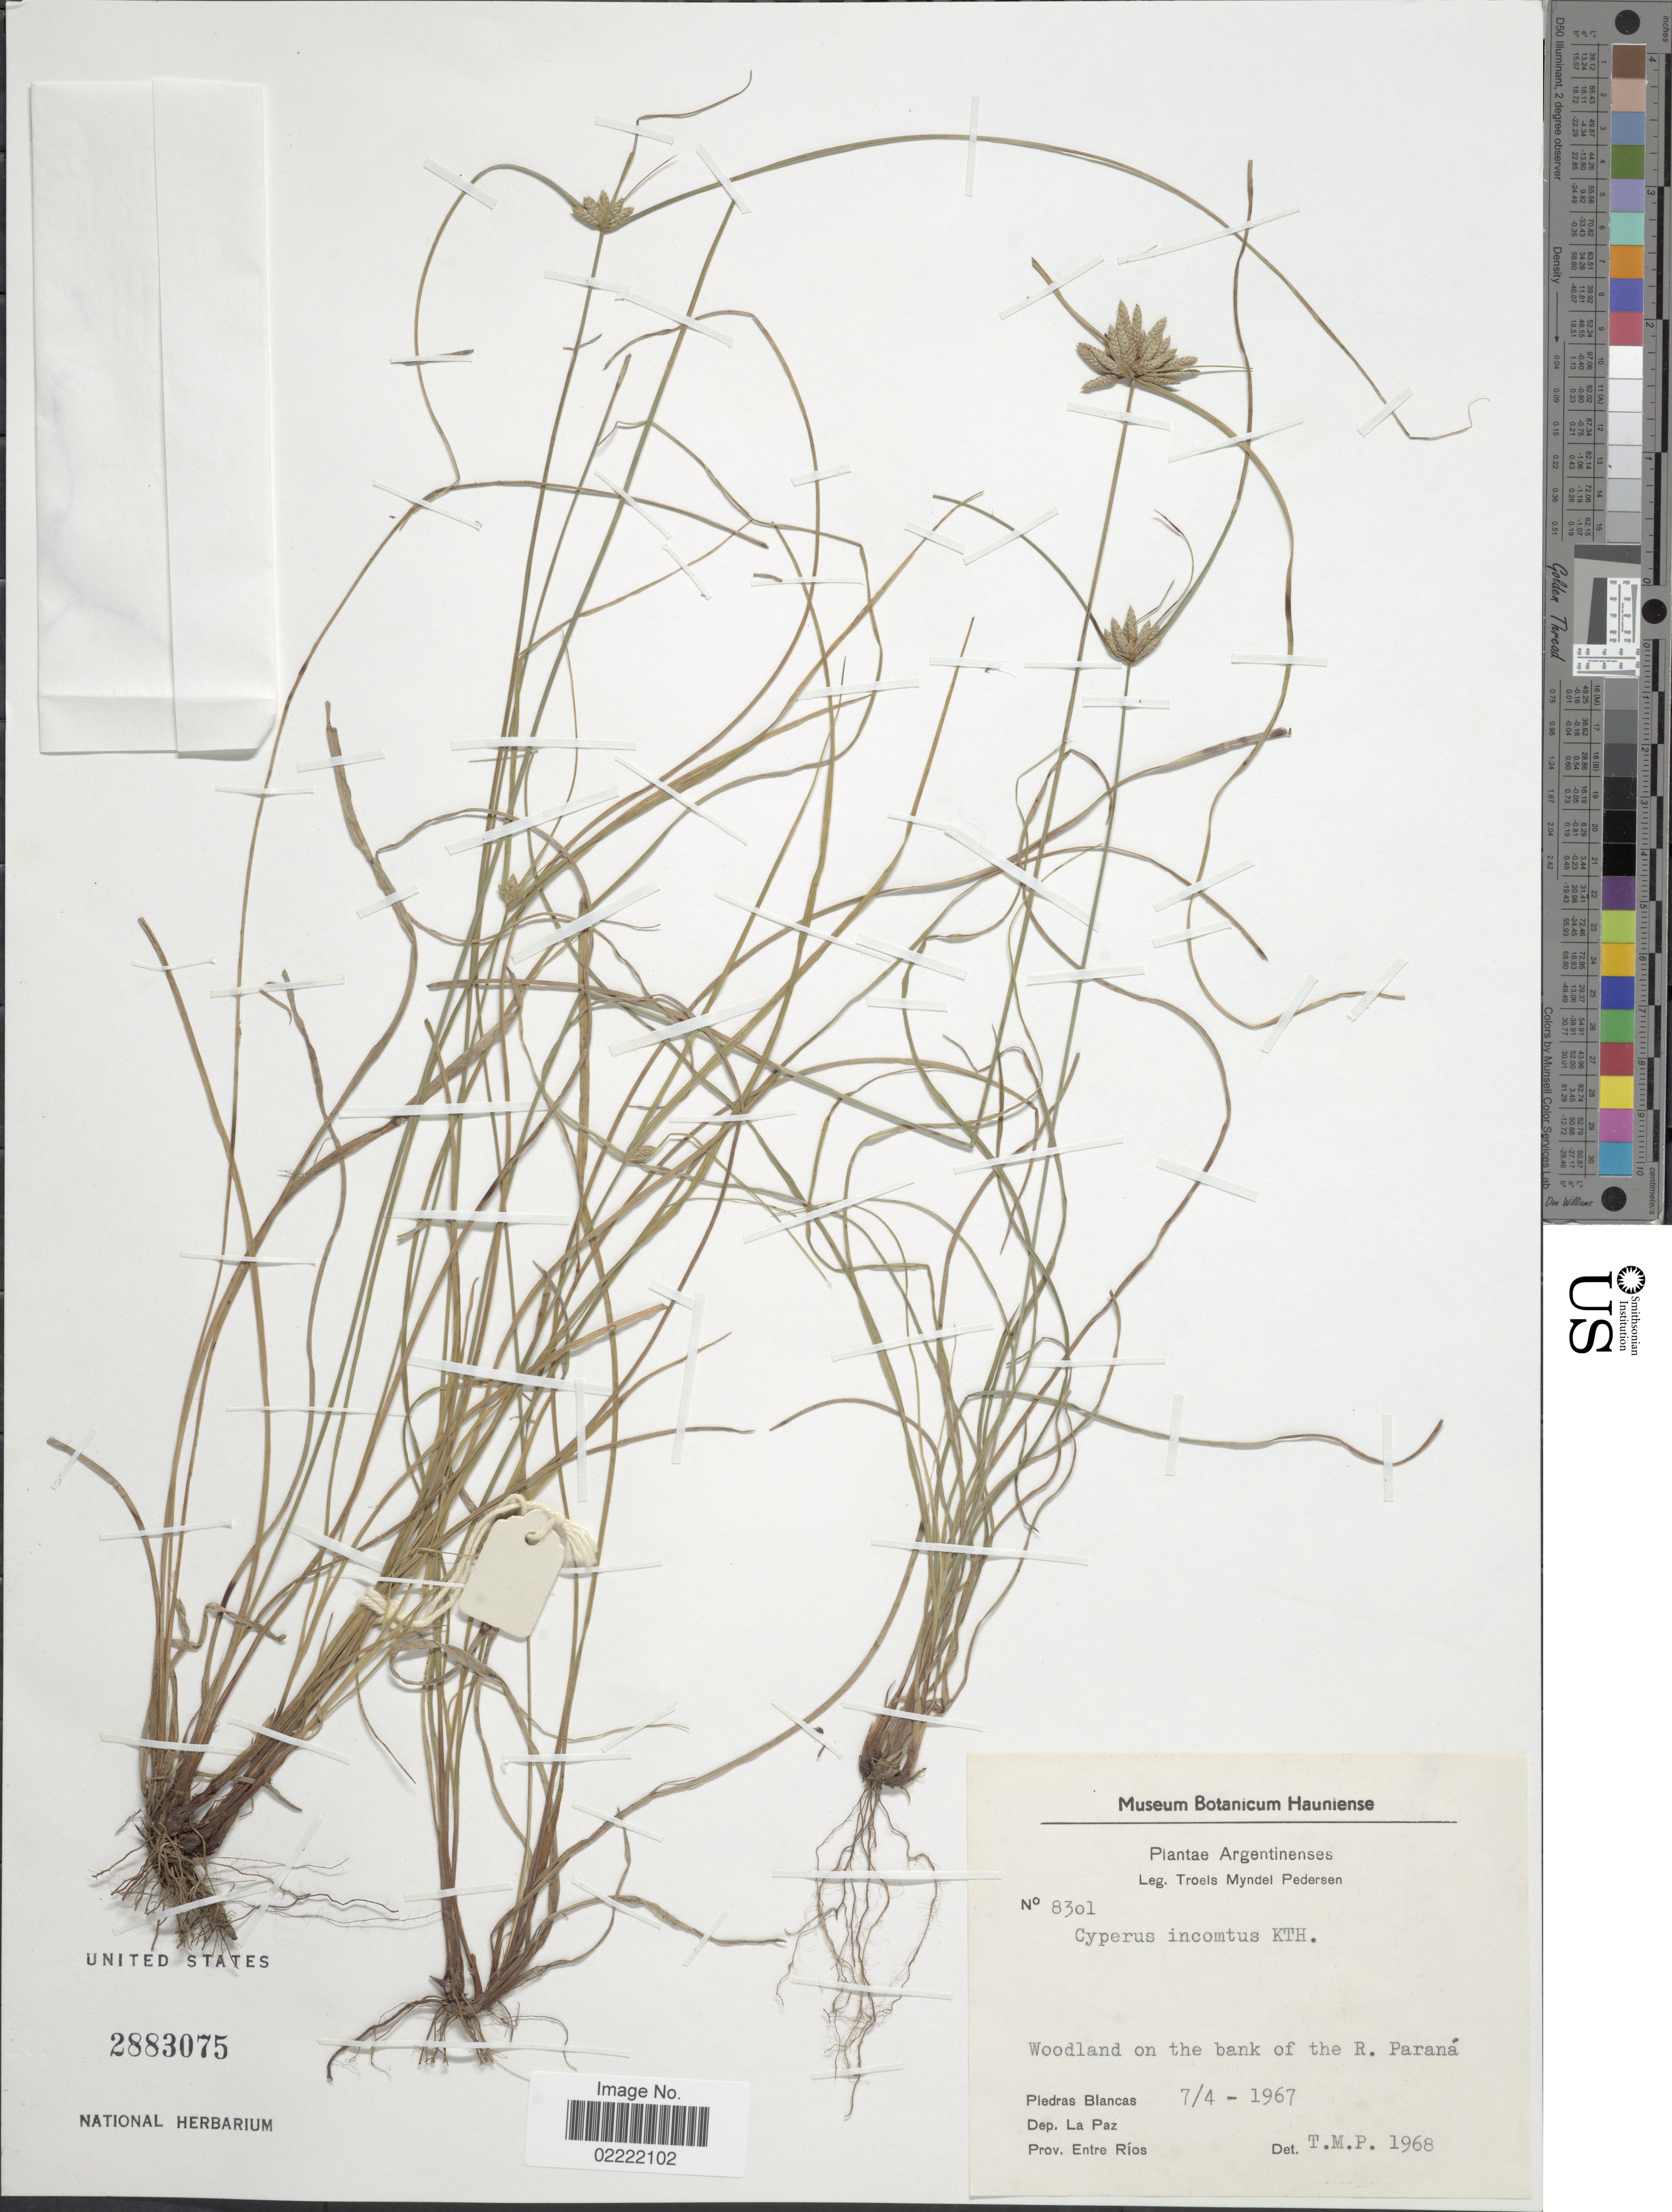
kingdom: Plantae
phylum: Tracheophyta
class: Liliopsida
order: Poales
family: Cyperaceae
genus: Cyperus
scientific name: Cyperus incomtus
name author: Kunth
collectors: T. Pederson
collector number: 8301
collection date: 1967-04-07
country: Argentina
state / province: Entre Rios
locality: Woodland on the bank of the R. Paraná, Piedras Blancas, Dep La Paz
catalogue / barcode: US 2883075